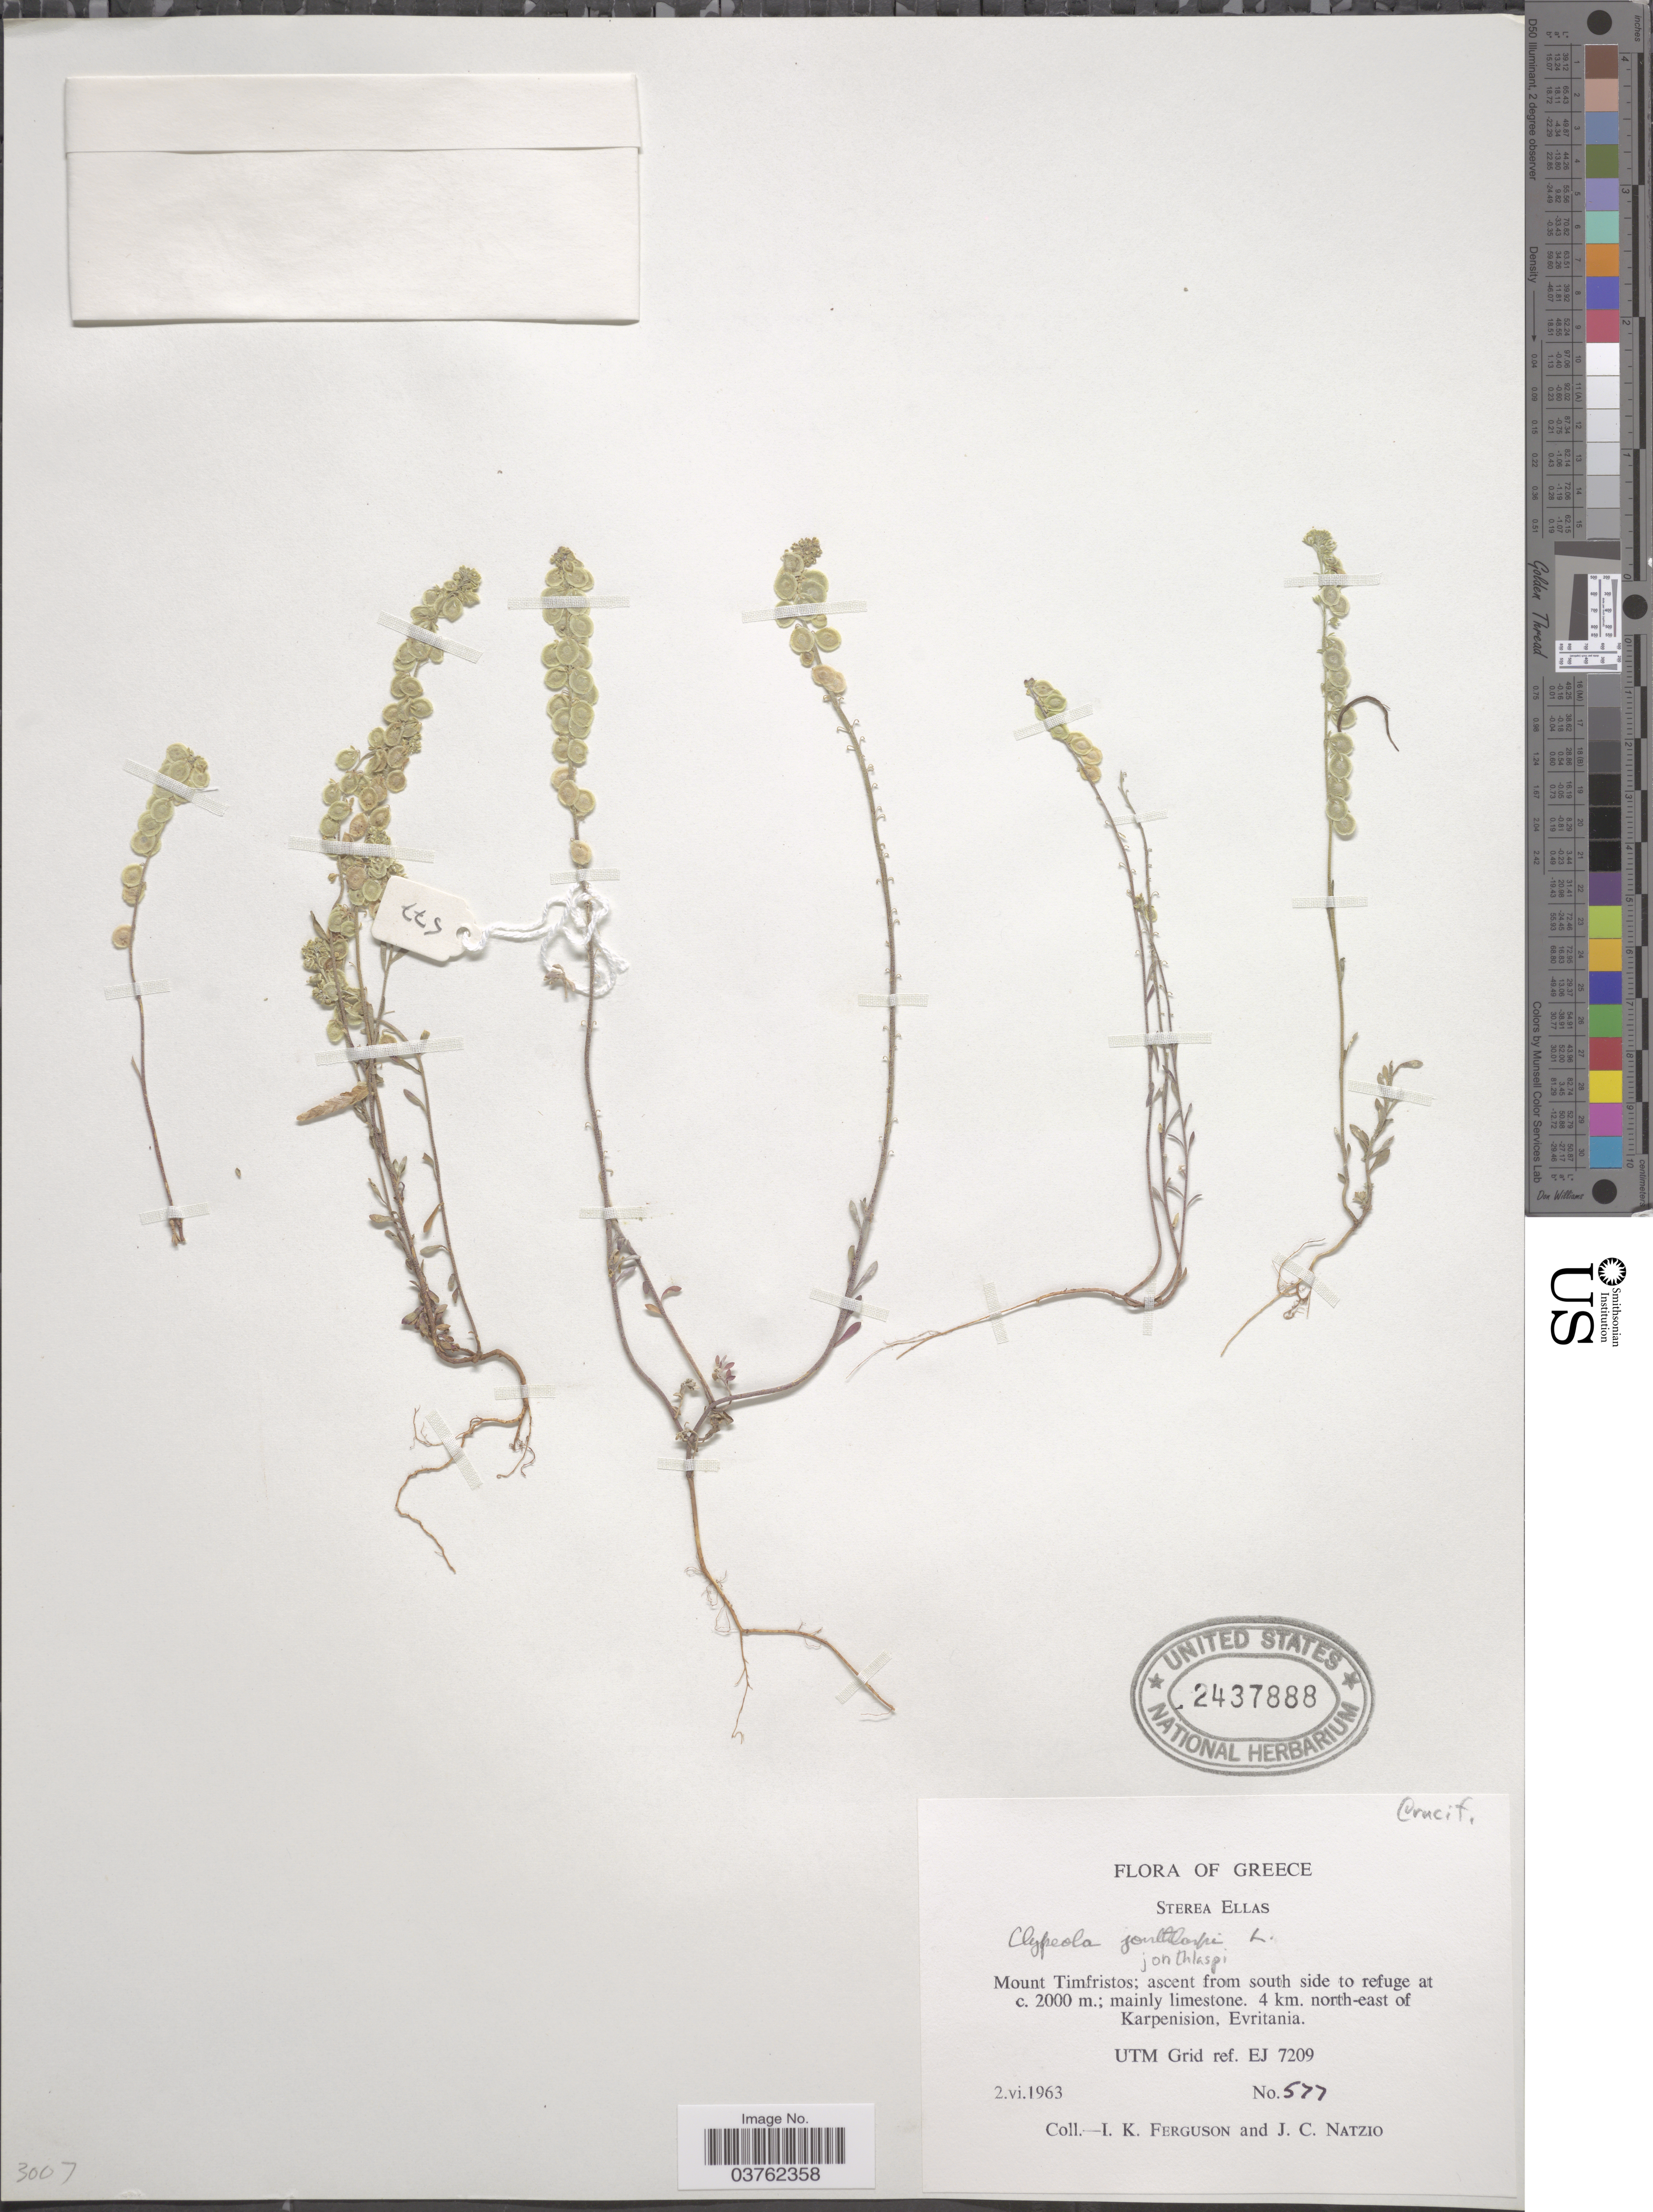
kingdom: Plantae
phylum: Tracheophyta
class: Magnoliopsida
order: Brassicales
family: Brassicaceae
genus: Clypeola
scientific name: Clypeola jonthlaspi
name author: L.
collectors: I. K. Ferguson & J. Natzio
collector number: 577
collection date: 1963-06-02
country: Greece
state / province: Central Greece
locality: Sterea Ellas. Mount Timfristos; ascent from south side to refuge at c. 2000 m.; mainly limestone. 4 km. north-east of Karpenision, Evritania. UTM Grid ref. EJ 7209.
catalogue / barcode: US 2437888